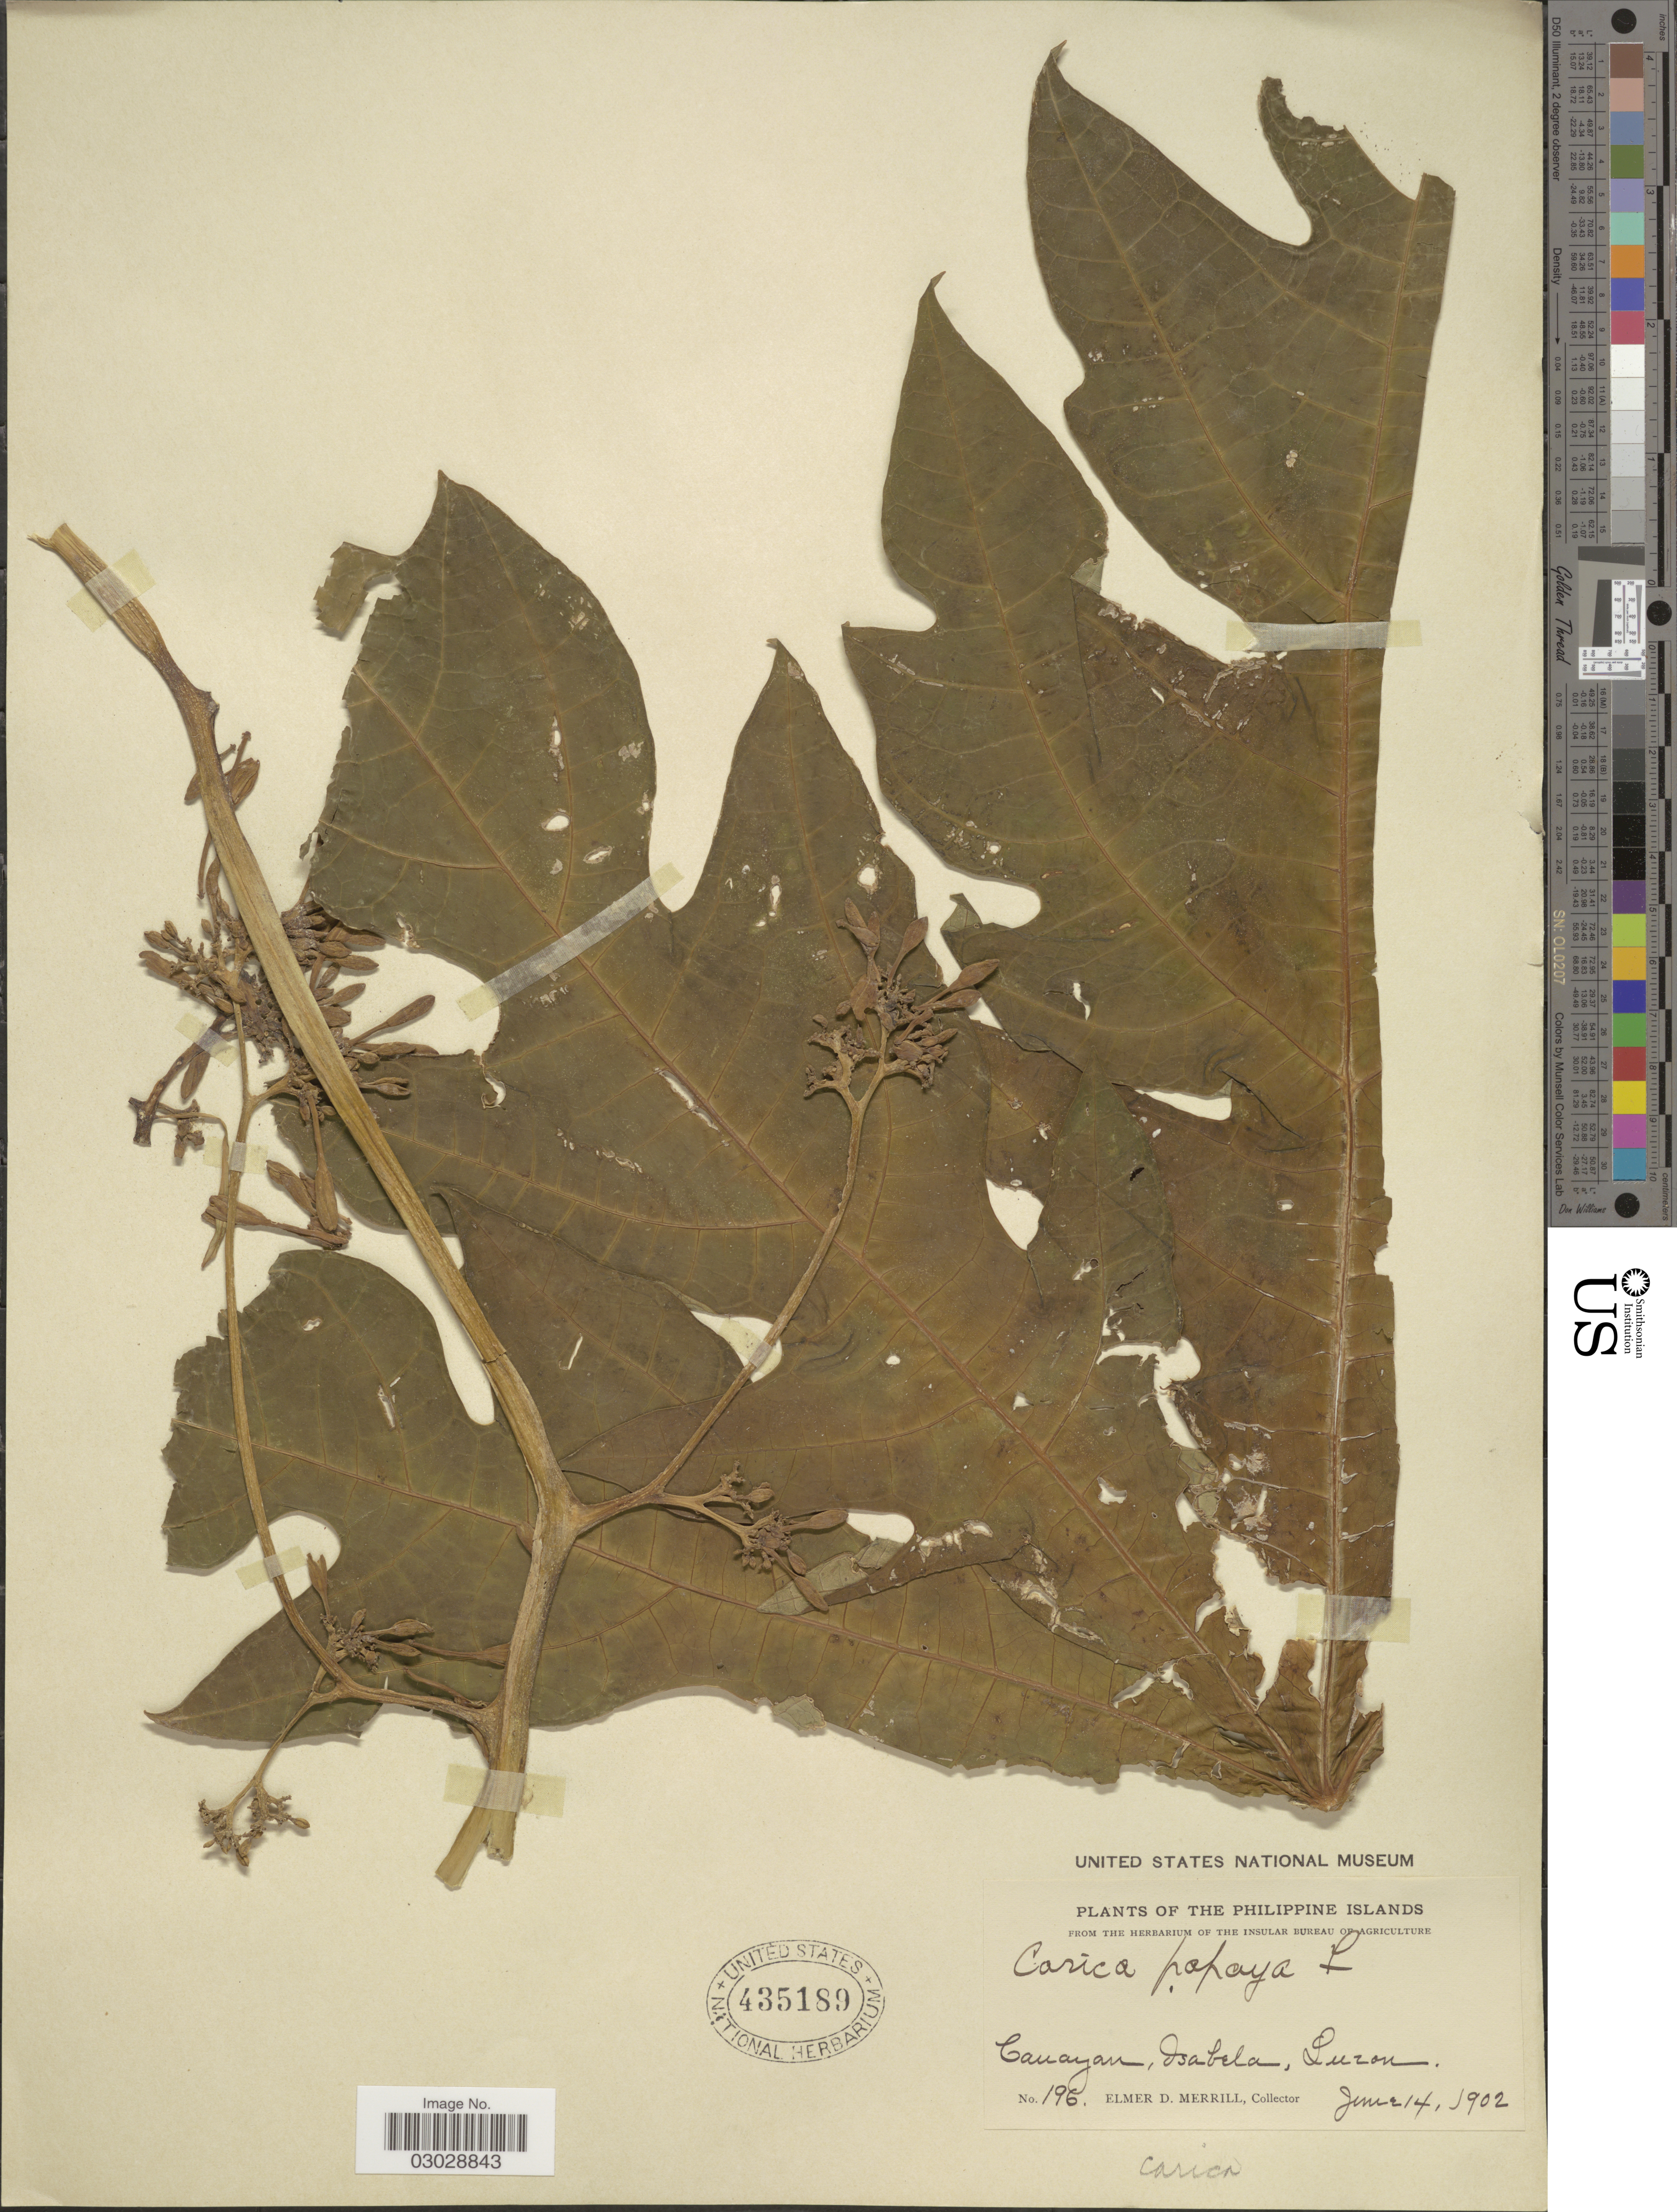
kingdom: Plantae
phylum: Tracheophyta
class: Magnoliopsida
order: Brassicales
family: Caricaceae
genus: Carica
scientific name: Carica papaya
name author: L.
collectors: E. D. Merrill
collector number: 196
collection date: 1902-06-14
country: Philippines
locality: Cauayan, Isabela, Luzon.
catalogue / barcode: US 435189